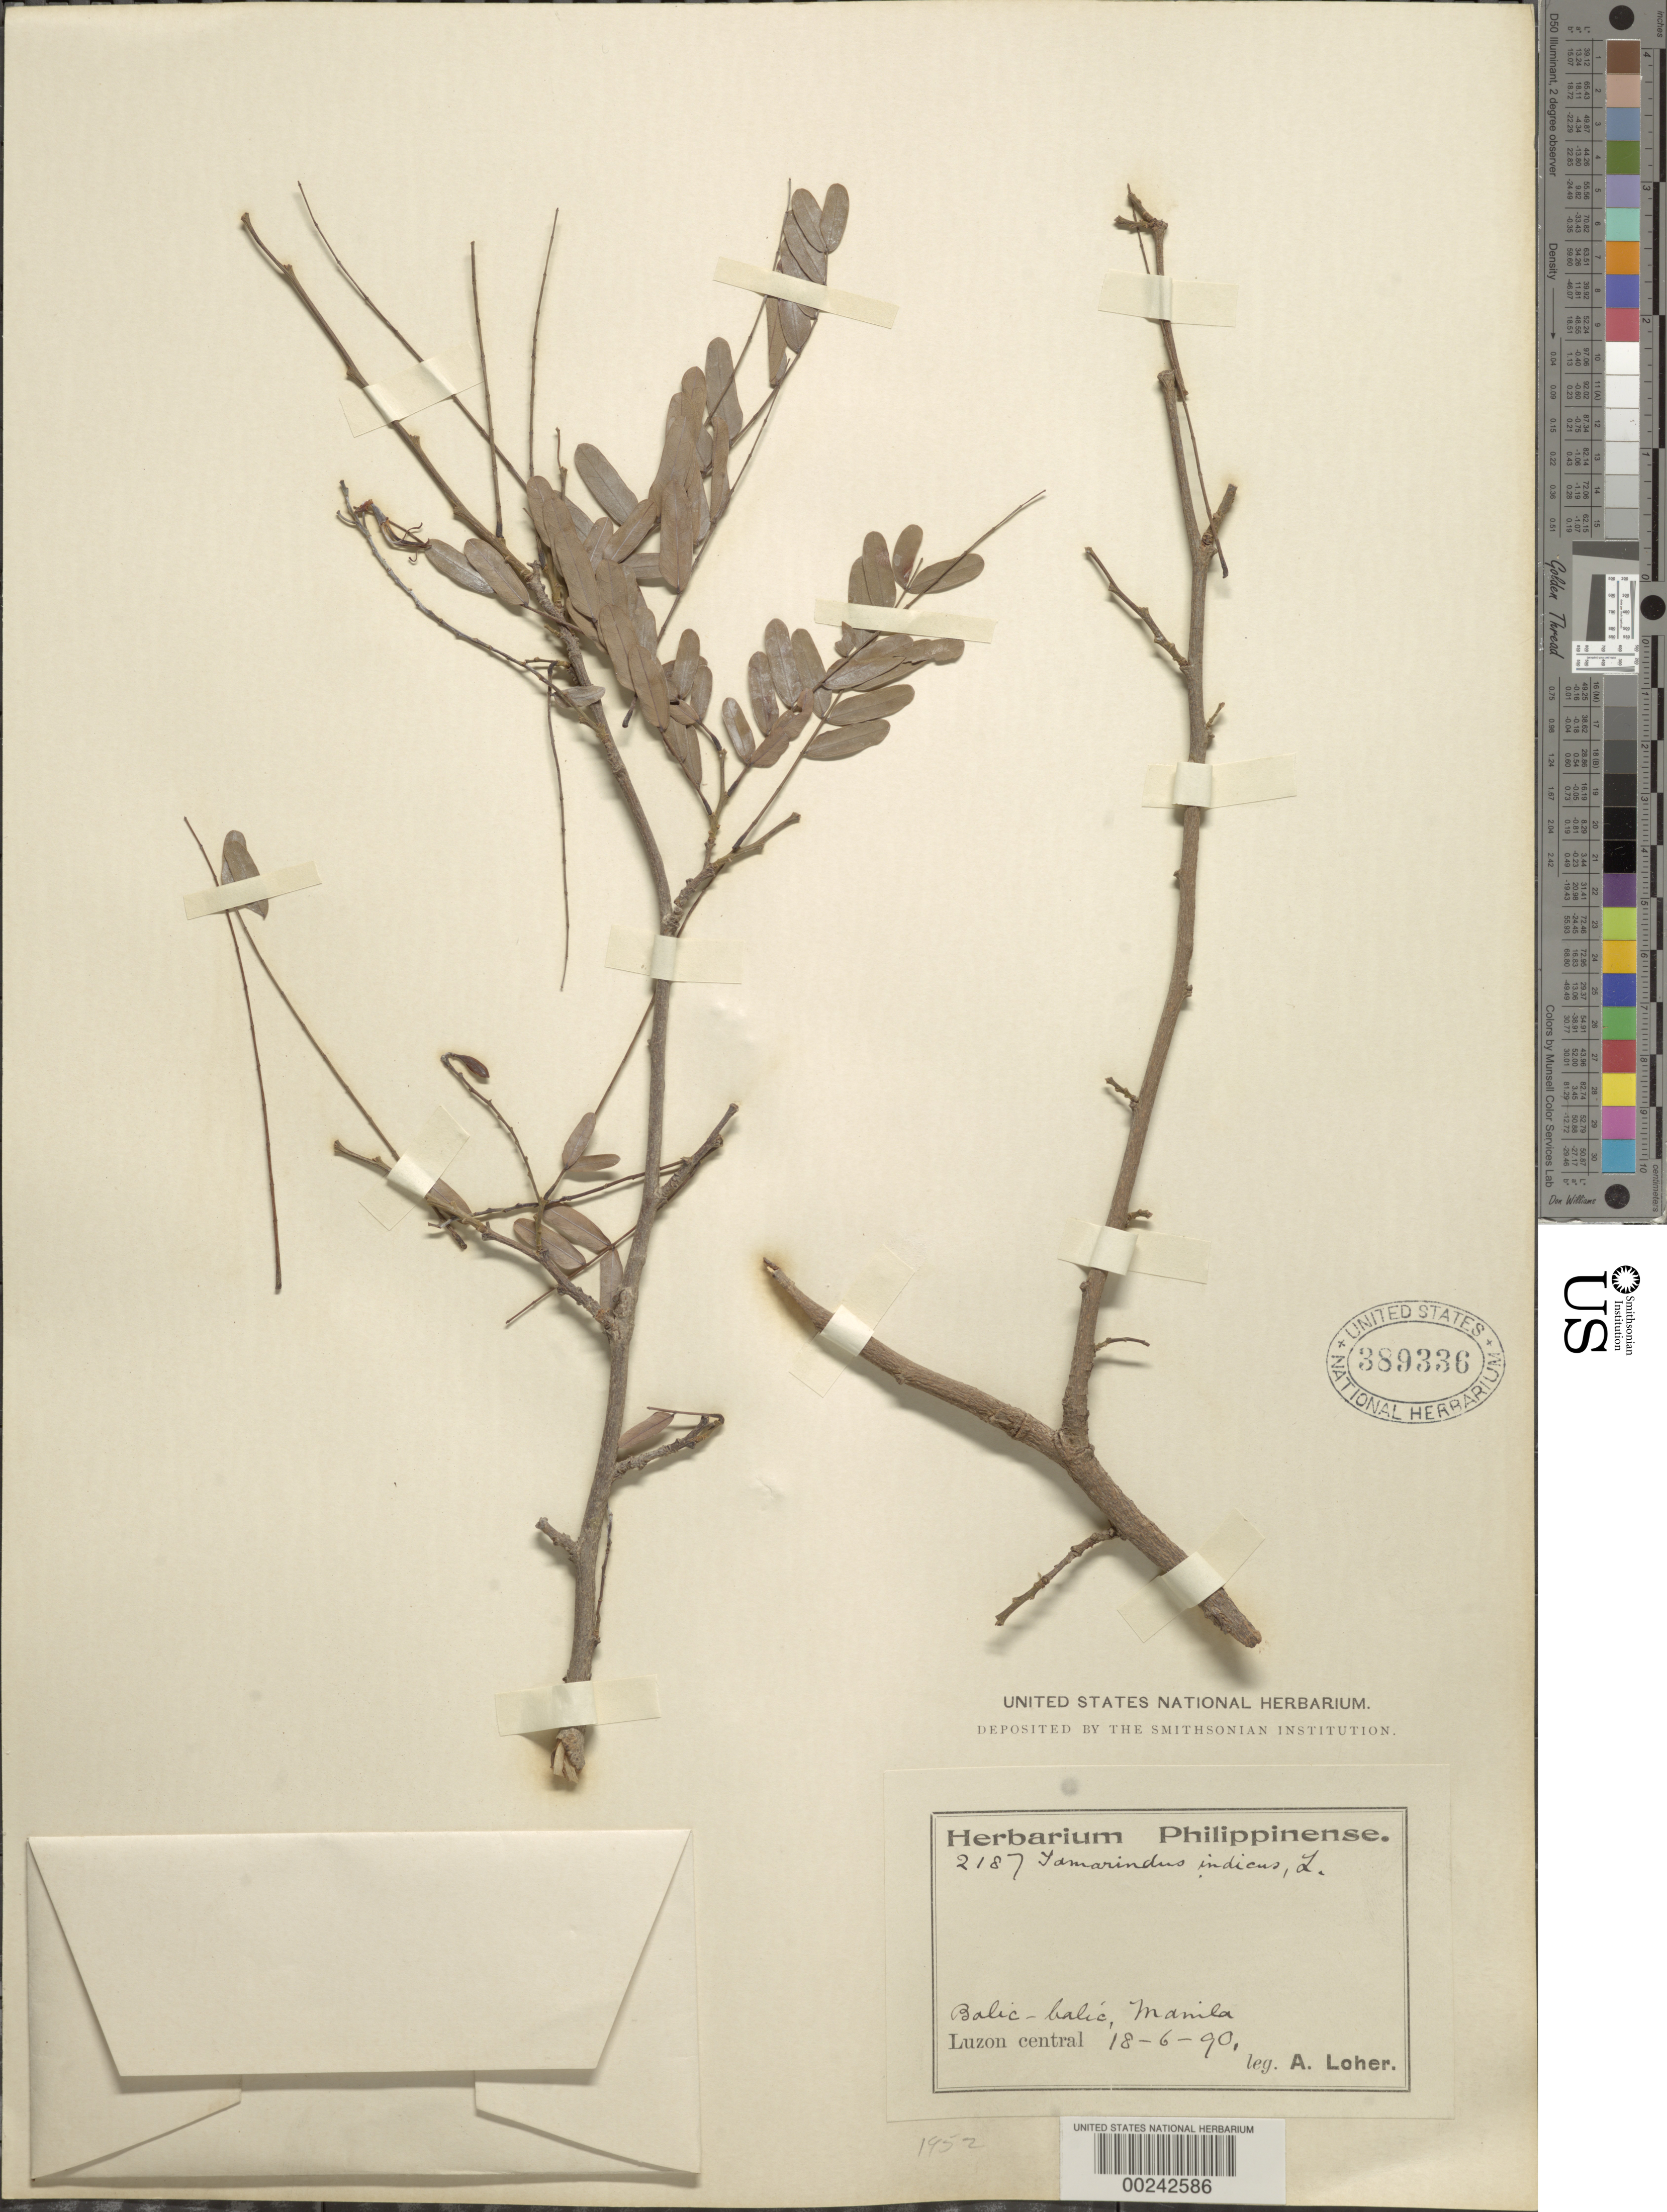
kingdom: Plantae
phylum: Tracheophyta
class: Magnoliopsida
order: Fabales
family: Fabaceae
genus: Tamarindus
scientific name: Tamarindus indica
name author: L.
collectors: A. Loher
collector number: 2187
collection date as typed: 18 Jun 1890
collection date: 1890-06-18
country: Philippines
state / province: National Capital Region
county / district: Manila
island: Luzon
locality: Balic-balic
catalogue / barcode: US 389336